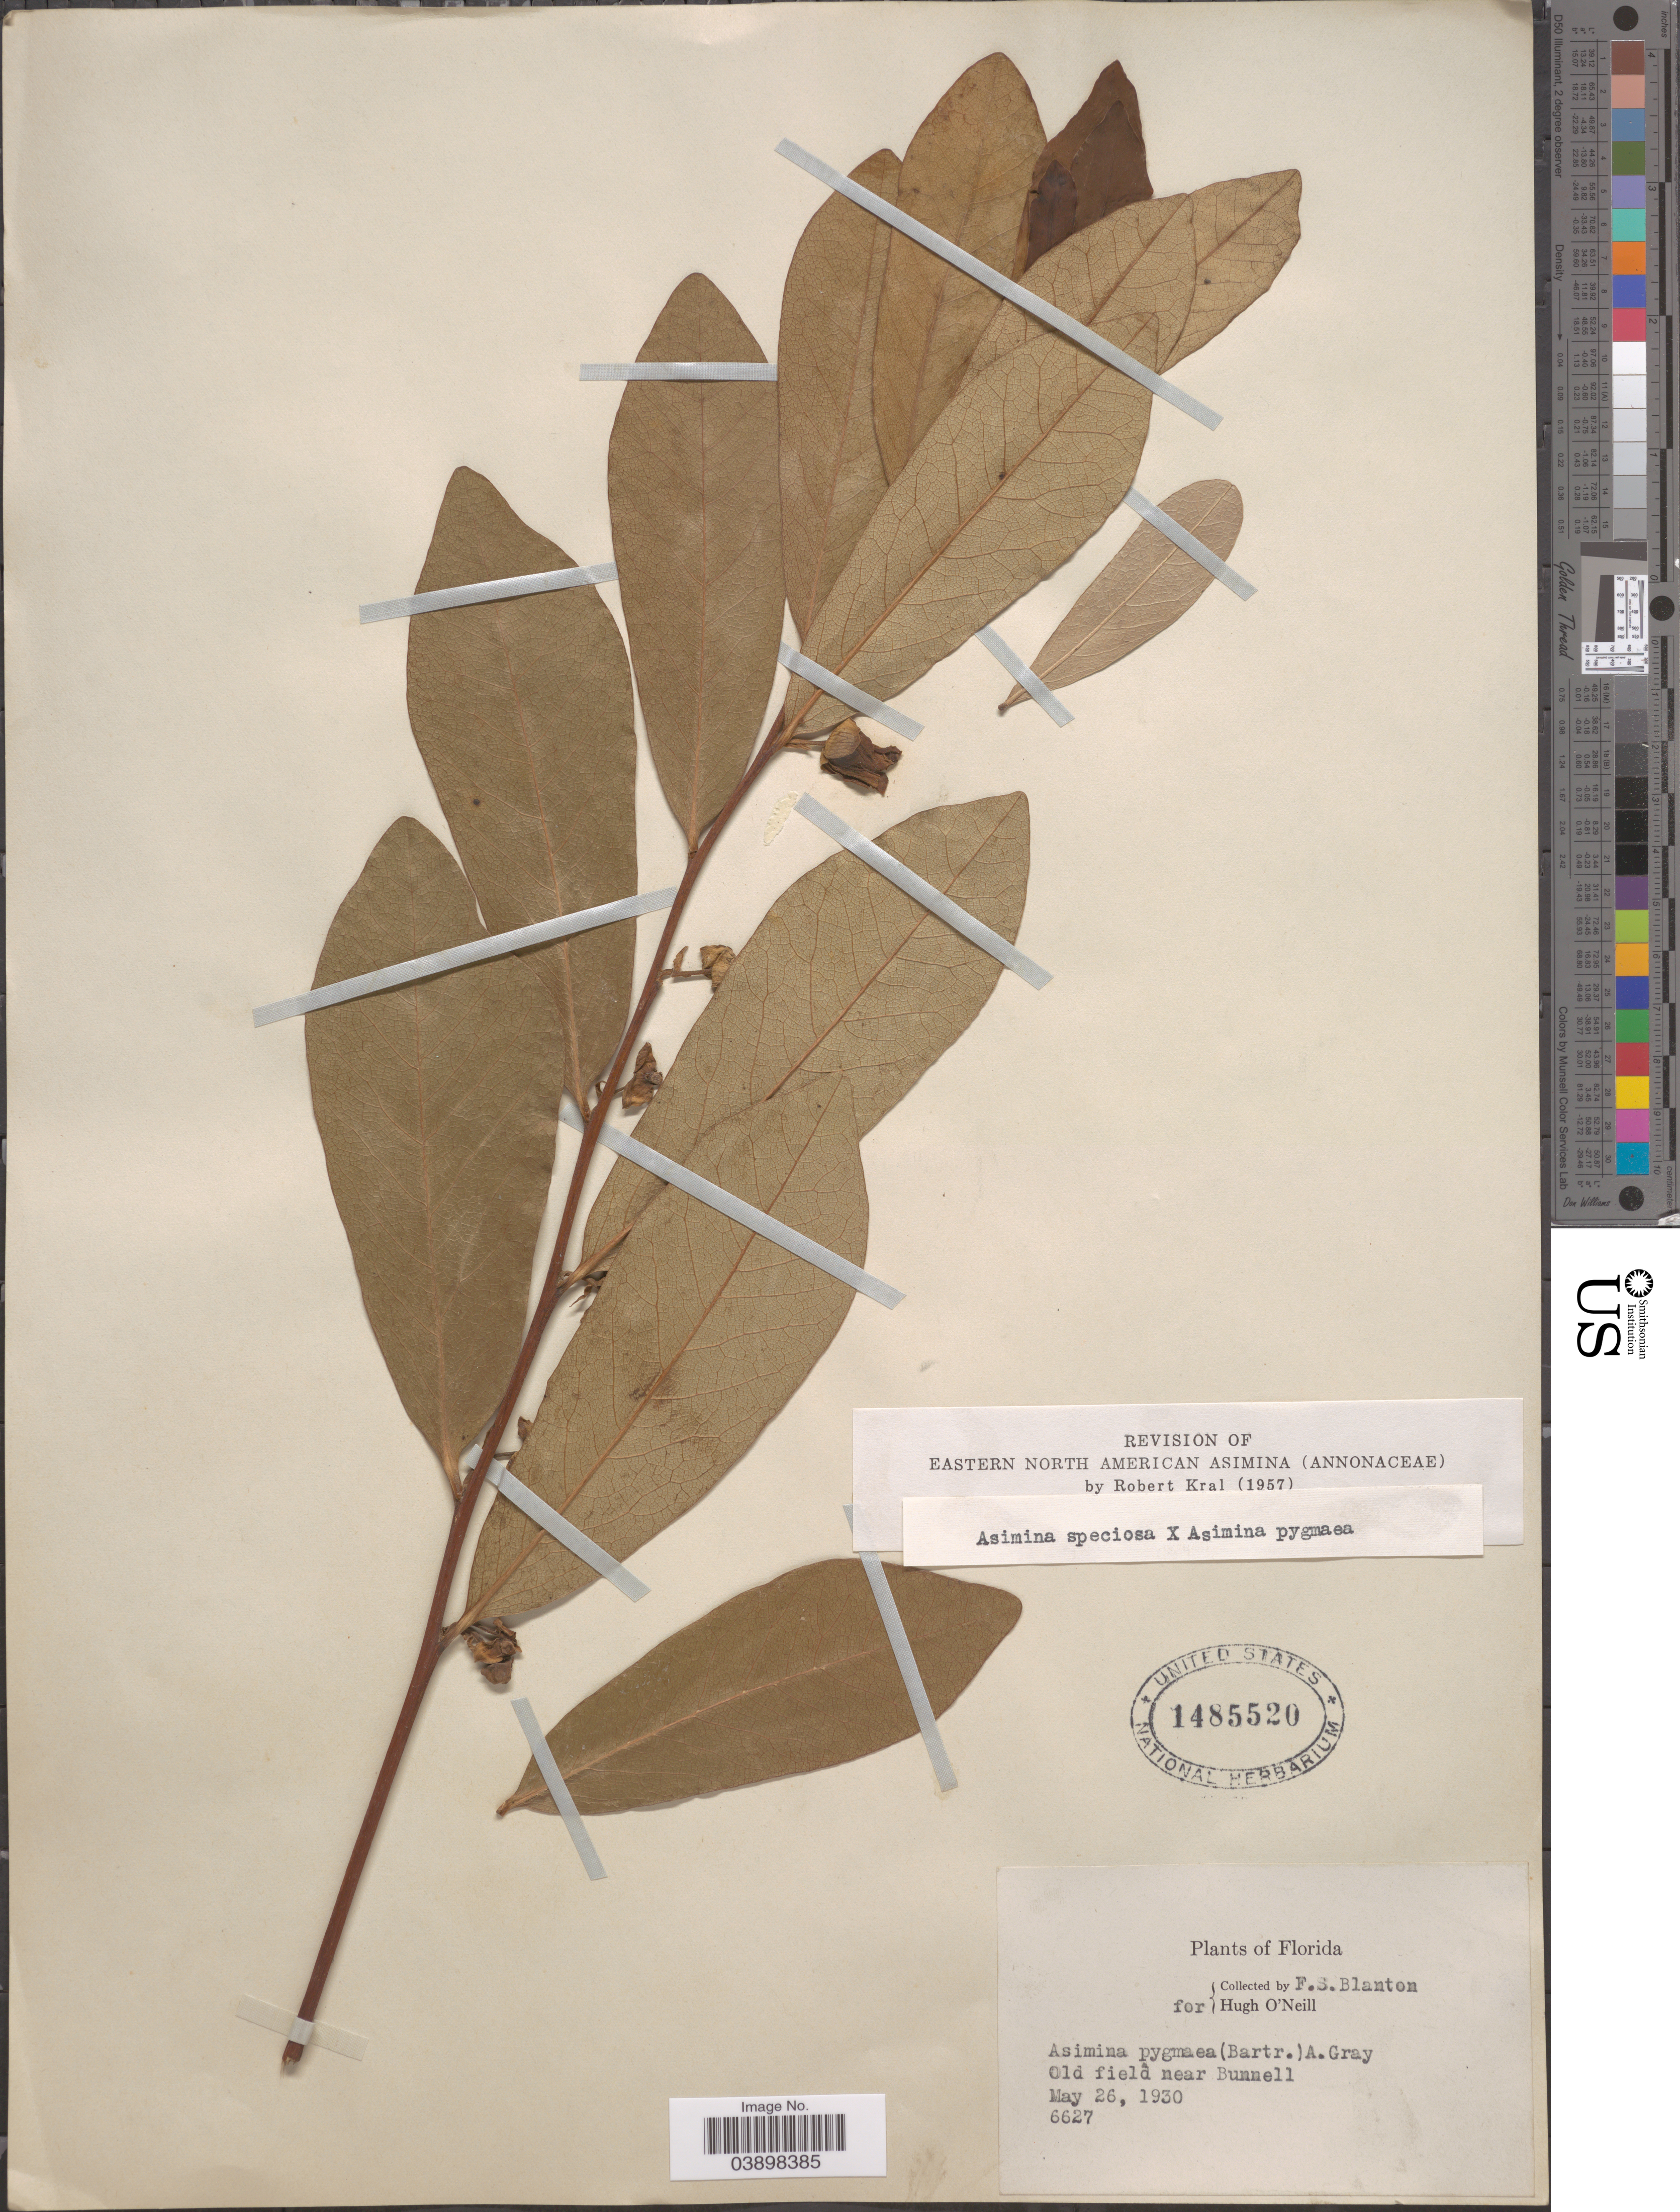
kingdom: Plantae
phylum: Tracheophyta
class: Magnoliopsida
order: Magnoliales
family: Annonaceae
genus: Asimina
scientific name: Asimina speciosa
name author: Nash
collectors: F. S. Blanton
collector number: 6627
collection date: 1930-05-26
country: United States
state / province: Florida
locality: Old field near Bunnell.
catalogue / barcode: US 1485520